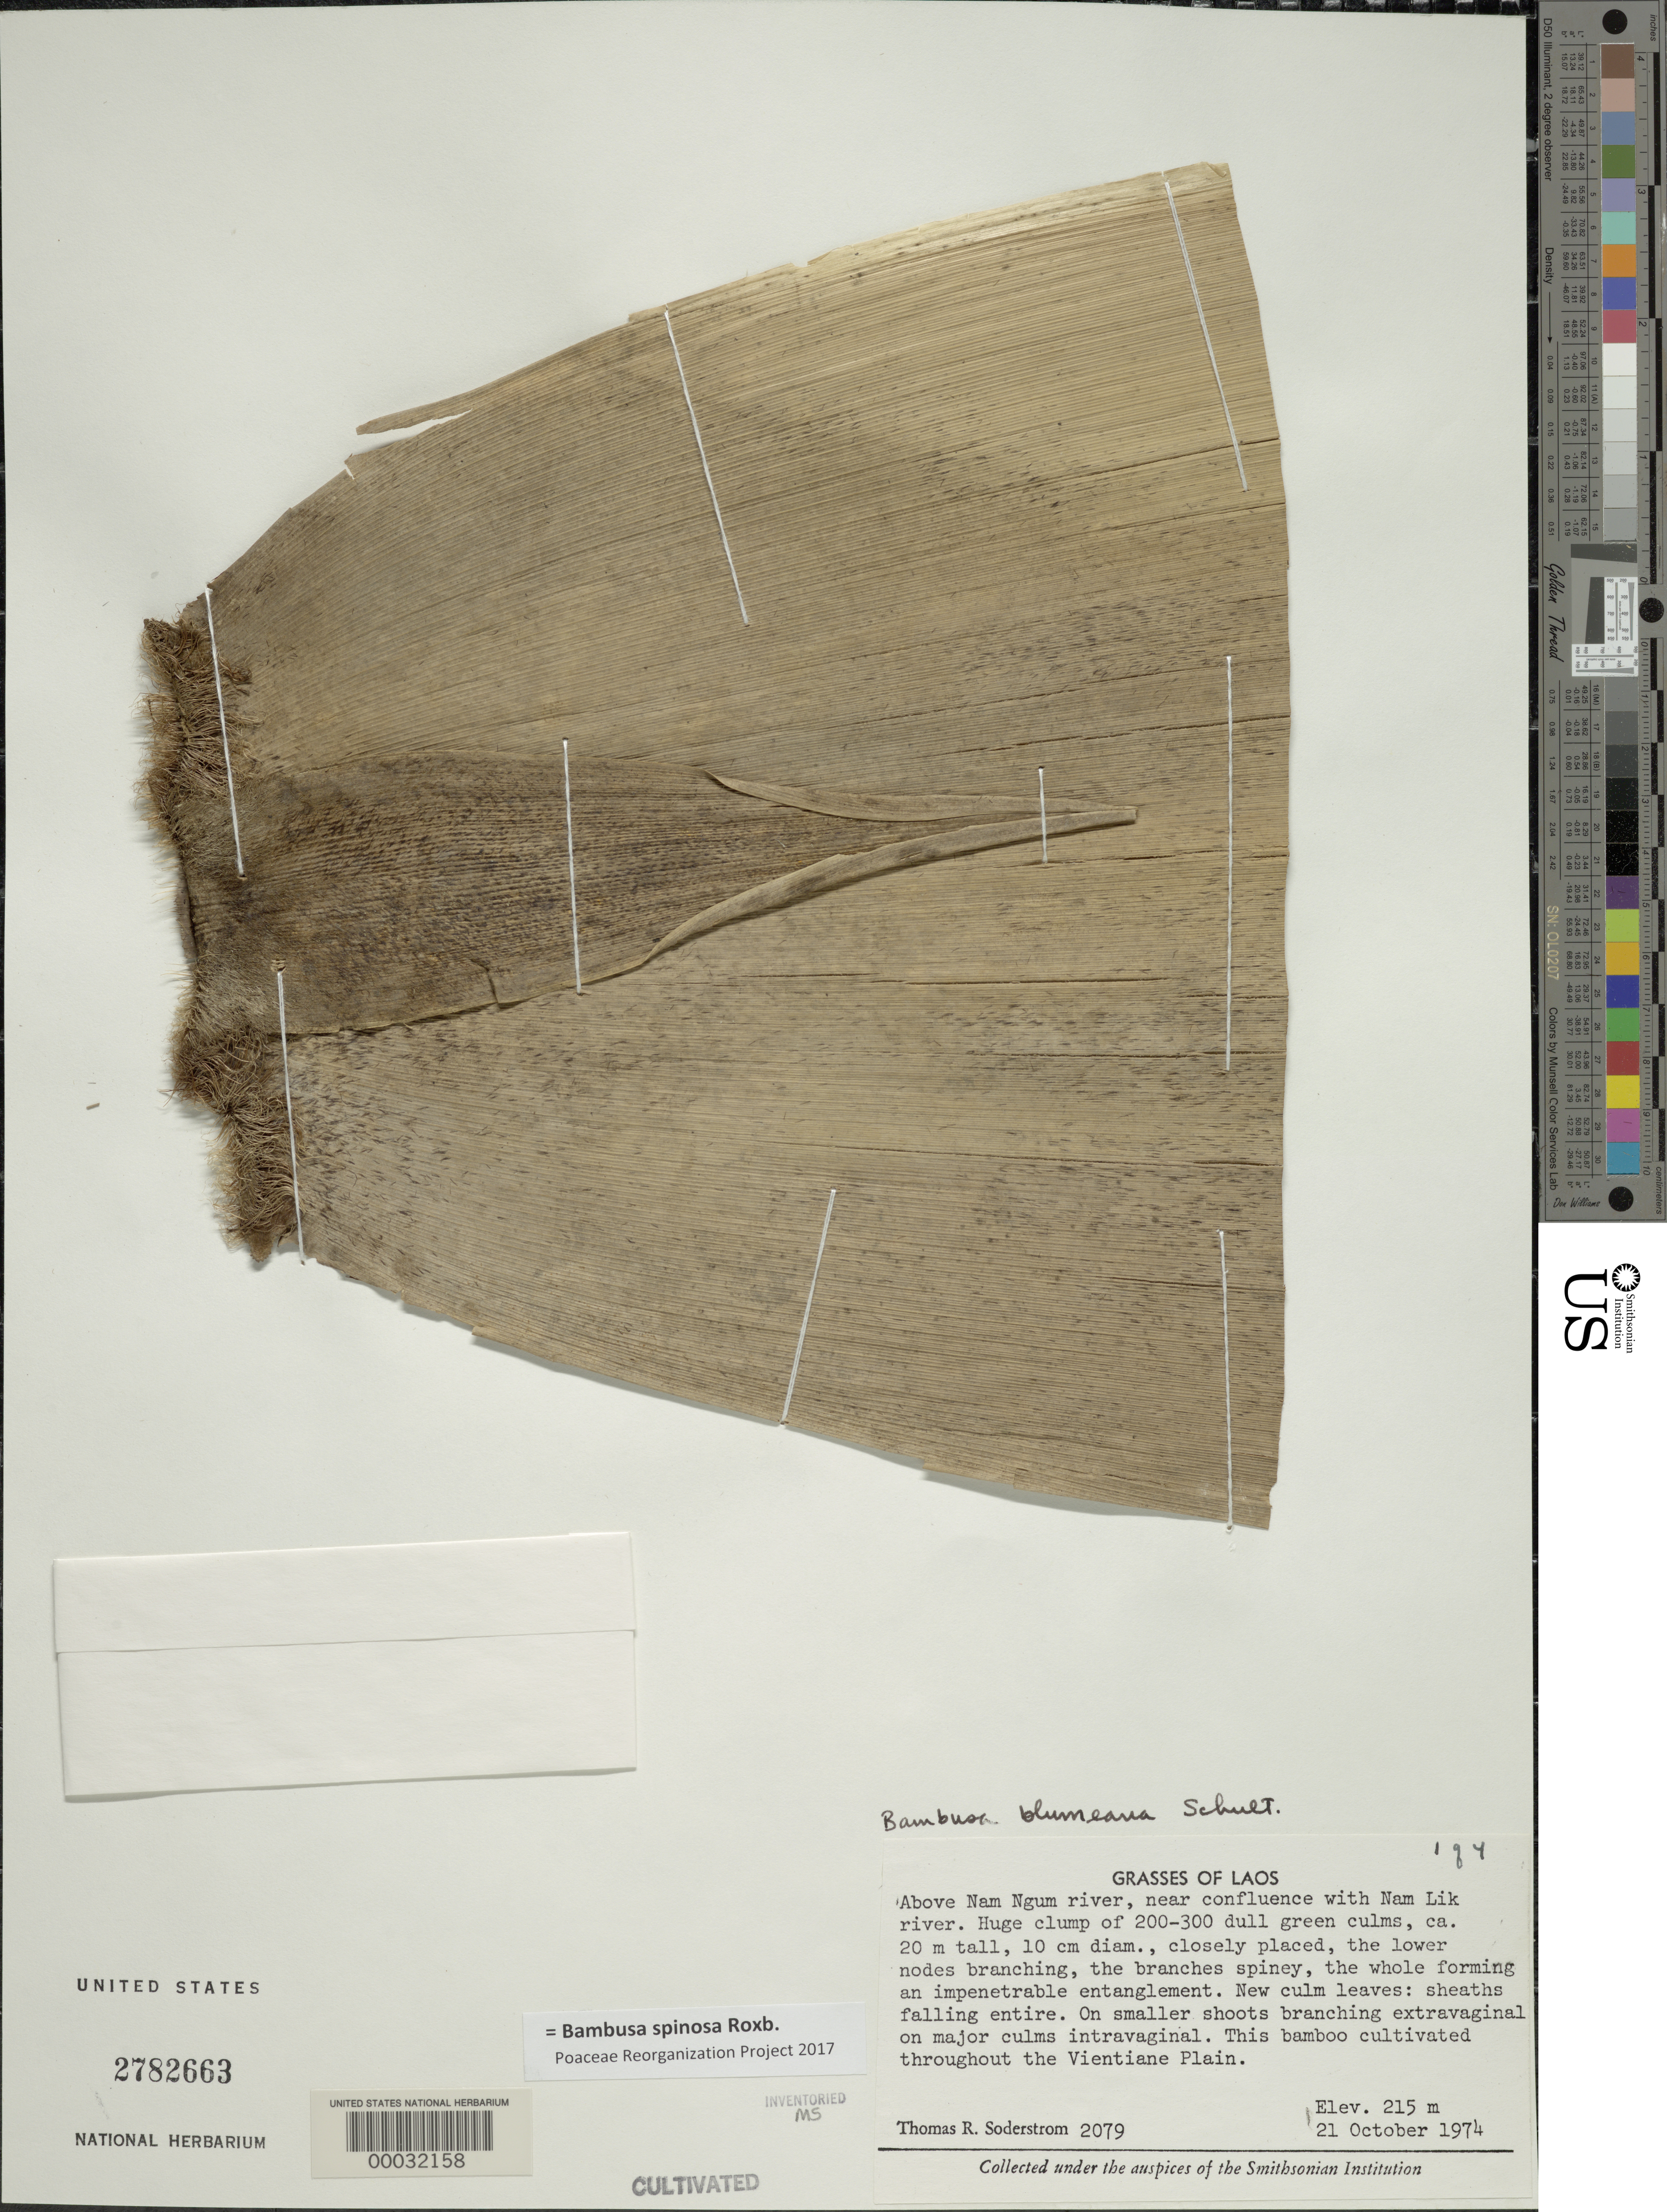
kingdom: Plantae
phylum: Tracheophyta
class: Liliopsida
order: Poales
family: Poaceae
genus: Bambusa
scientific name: Bambusa spinosa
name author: Roxb.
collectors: T. R. Soderstrom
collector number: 2079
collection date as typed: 21 Oct 1974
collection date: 1974-10-21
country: Laos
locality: Nam Ngum River, Nam Lik River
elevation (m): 215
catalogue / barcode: US 2782663